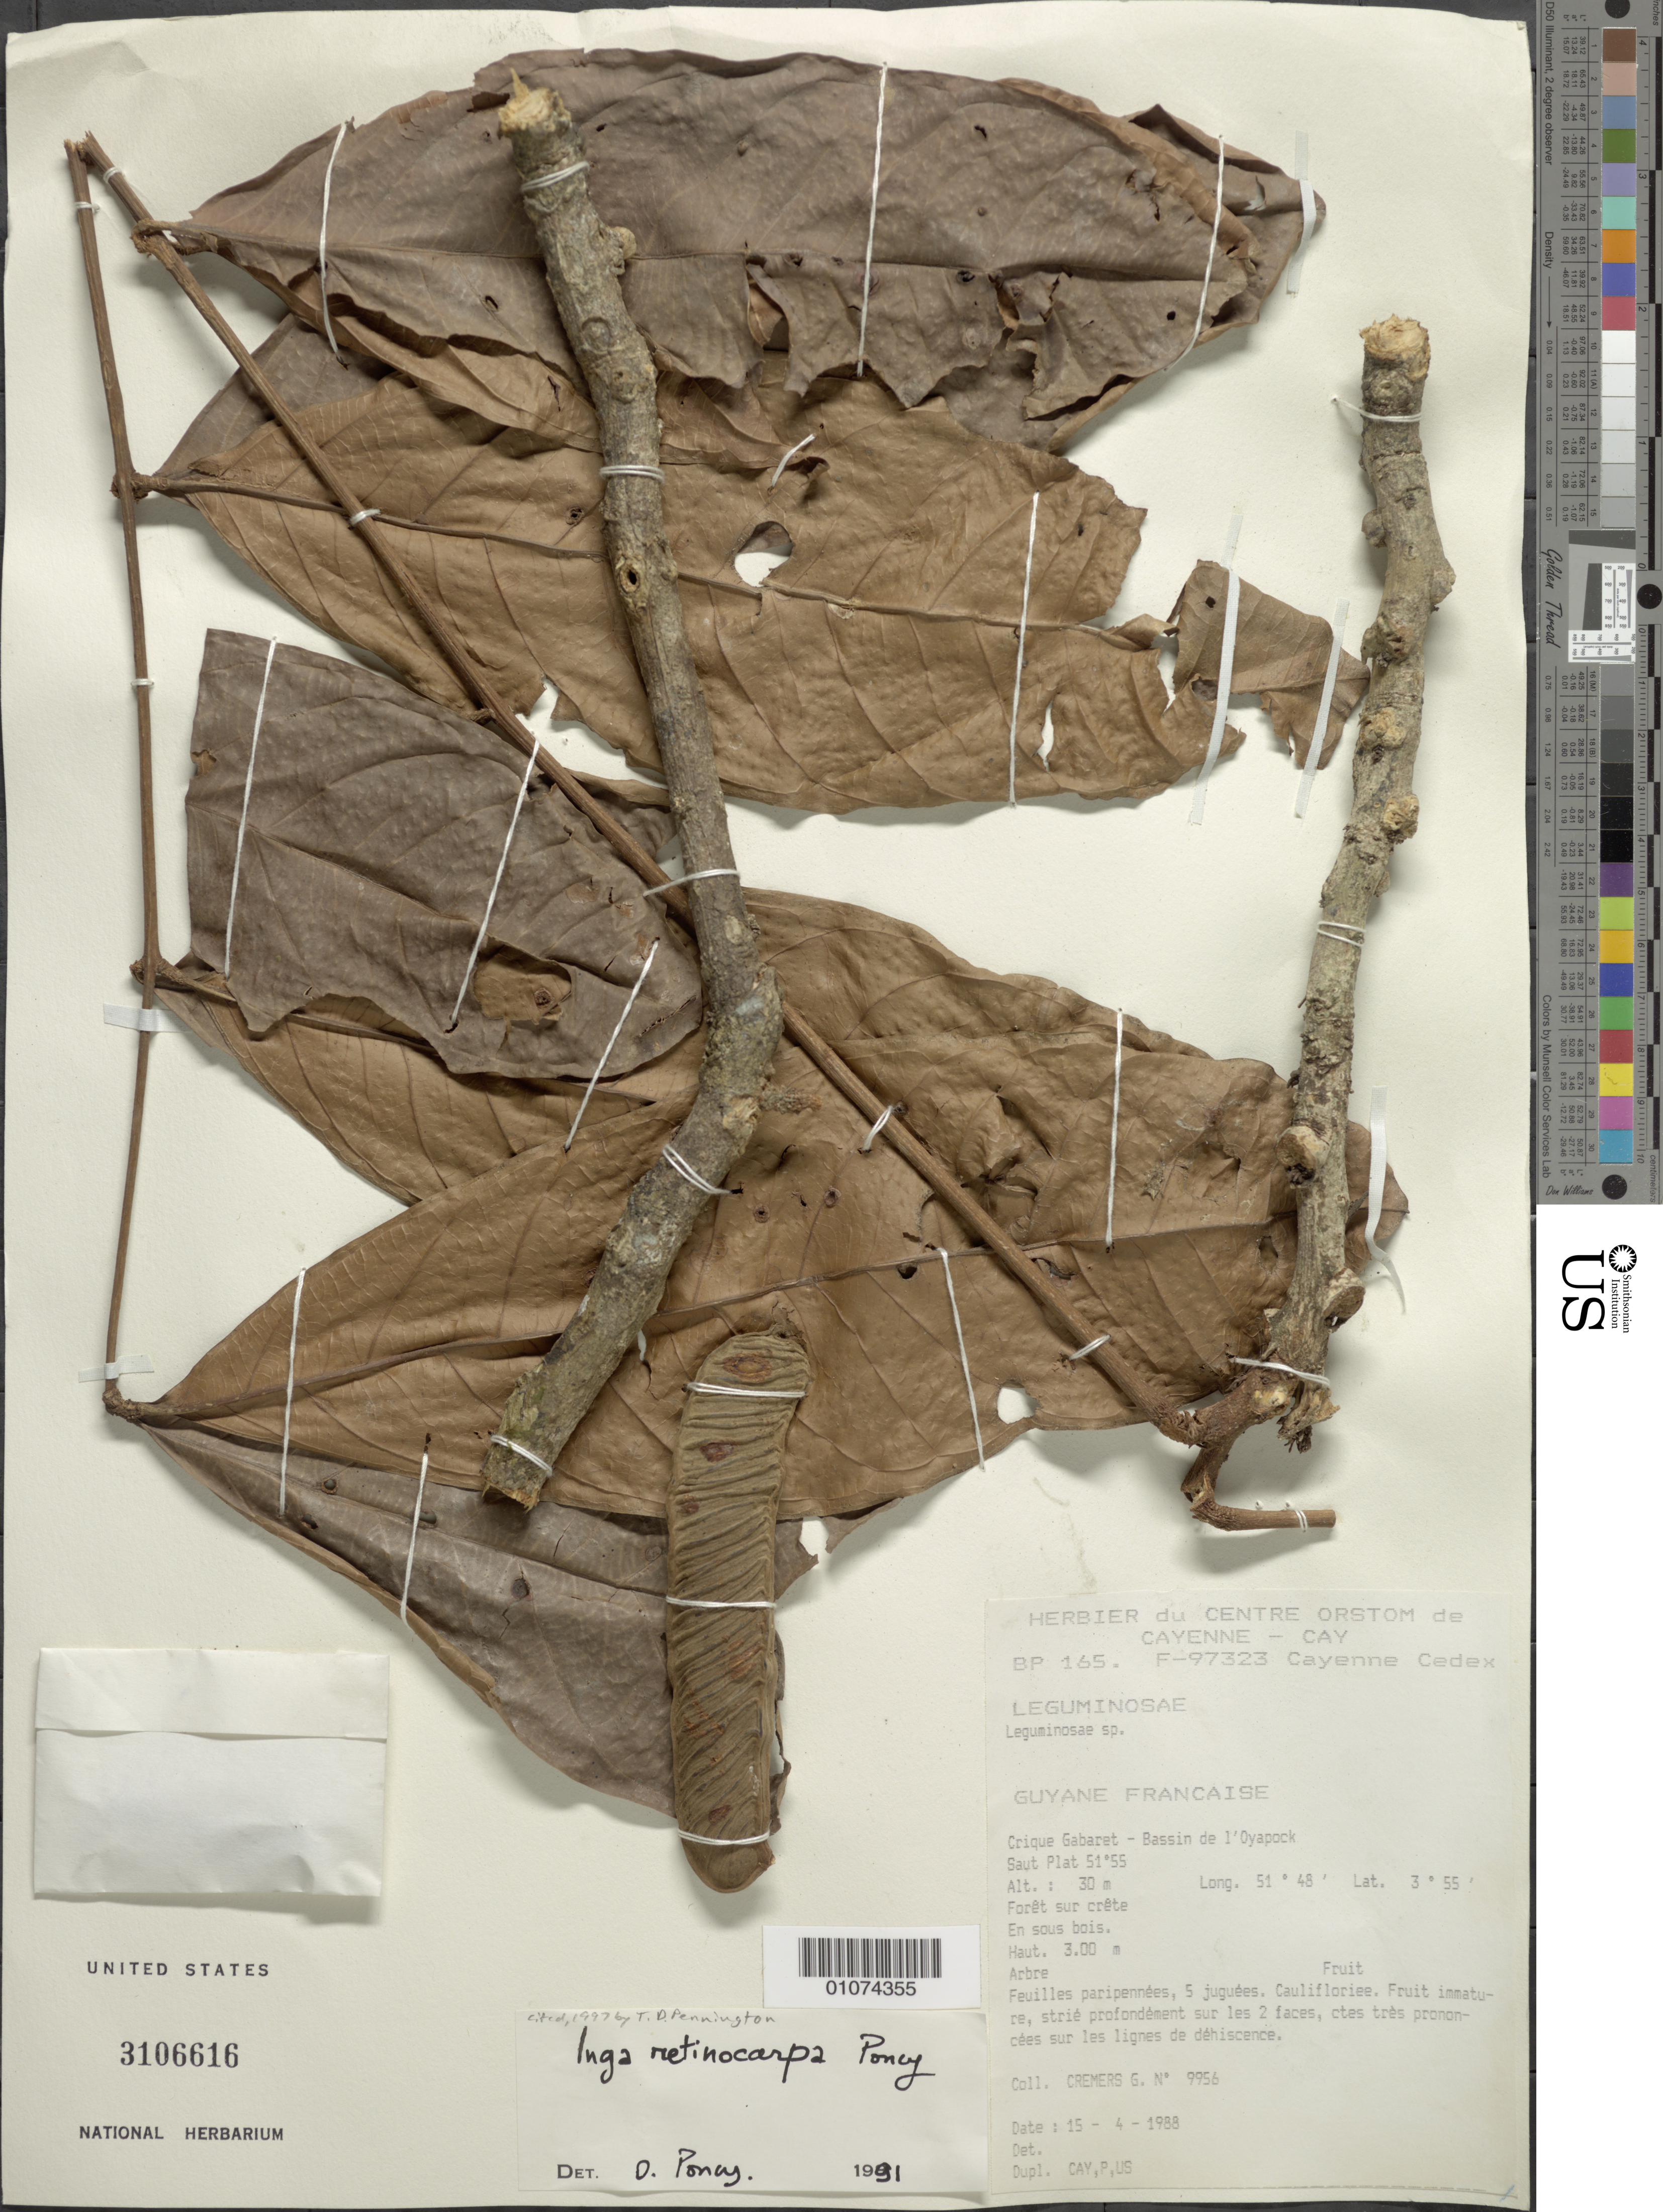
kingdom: Plantae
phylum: Tracheophyta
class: Magnoliopsida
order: Fabales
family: Fabaceae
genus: Inga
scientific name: Inga retinocarpa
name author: Poncy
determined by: Poncy, O.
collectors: G. Cremers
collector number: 9956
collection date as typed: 15-Apr-88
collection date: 1988-04-15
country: French Guiana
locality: Crique Gabaret, Bassin de l'Oyapock, Saut Plat 51º55'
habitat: Forêt sur crete, en sous bois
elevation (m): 30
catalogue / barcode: US 3106616